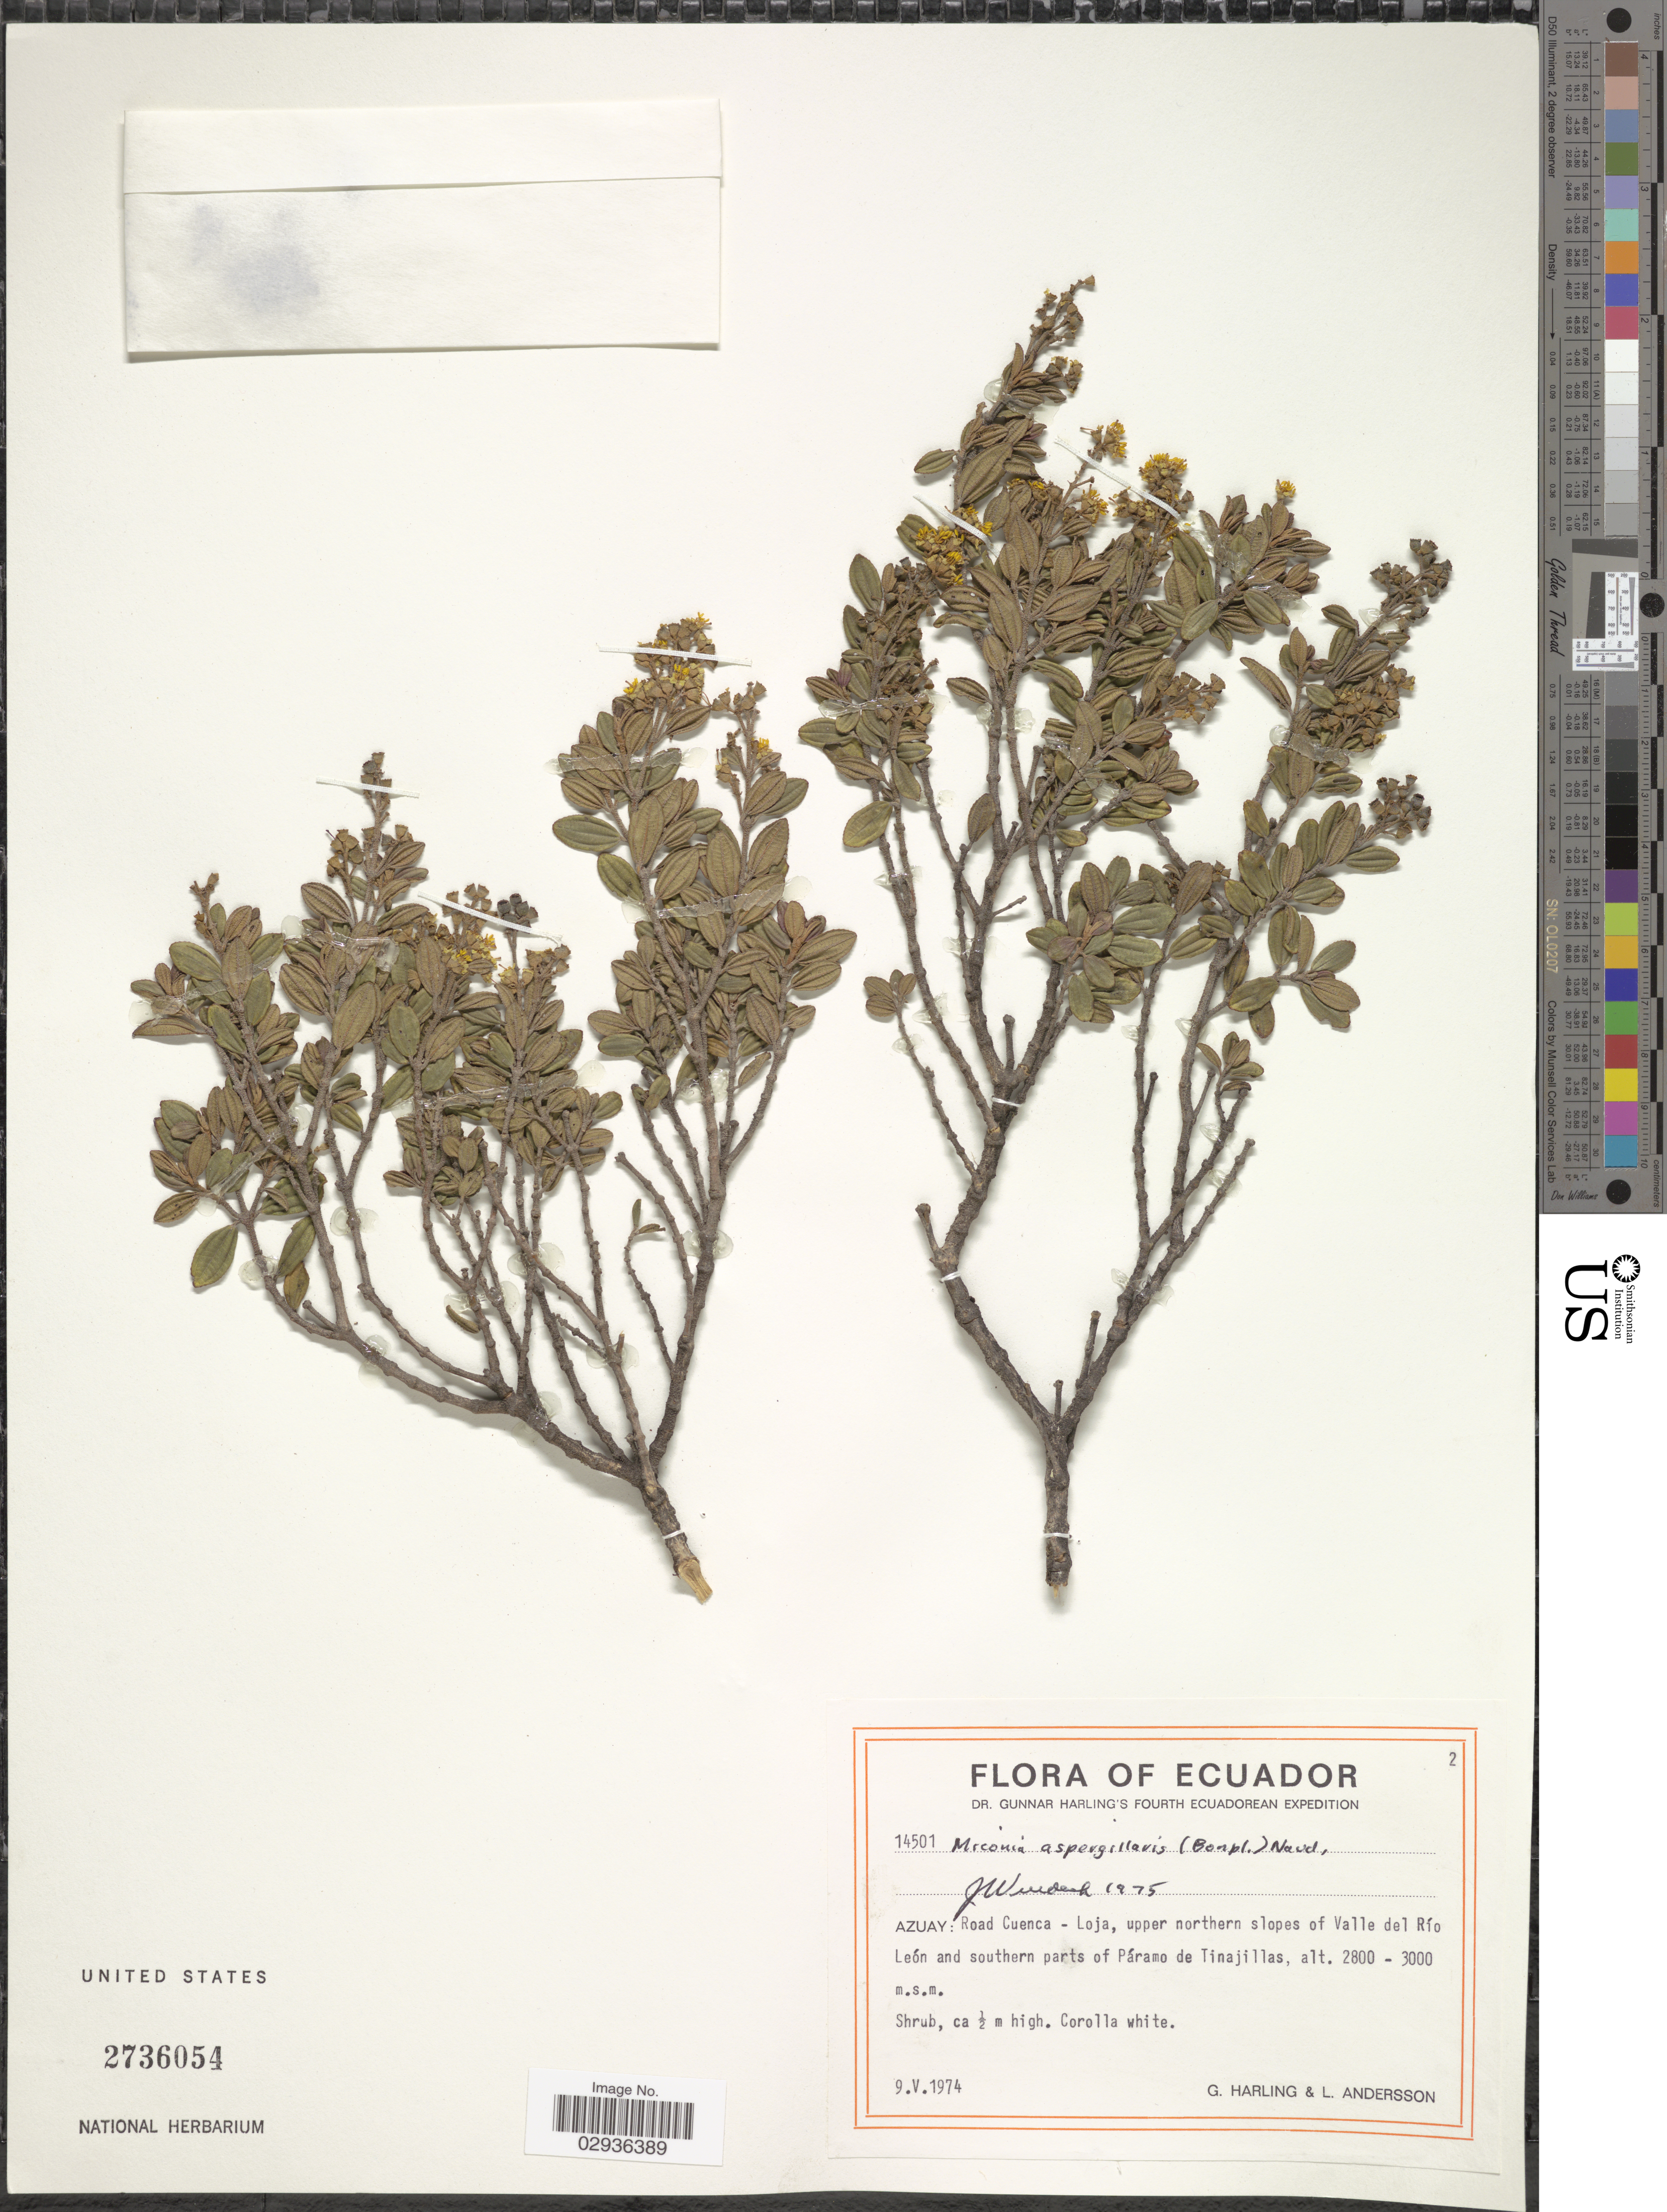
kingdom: Plantae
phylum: Tracheophyta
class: Magnoliopsida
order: Myrtales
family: Melastomataceae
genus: Miconia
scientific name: Miconia aspergillaris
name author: (Bonpl.) Naudin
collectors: G. Harling & L. Andersson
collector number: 14501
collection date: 1974-05-09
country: Ecuador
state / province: Azuay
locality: Road Cuenca - Loja, upper northern slopes of Valle del Río León and southern parts of Páramo de Tinajillas.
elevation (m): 2800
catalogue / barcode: US 2736054